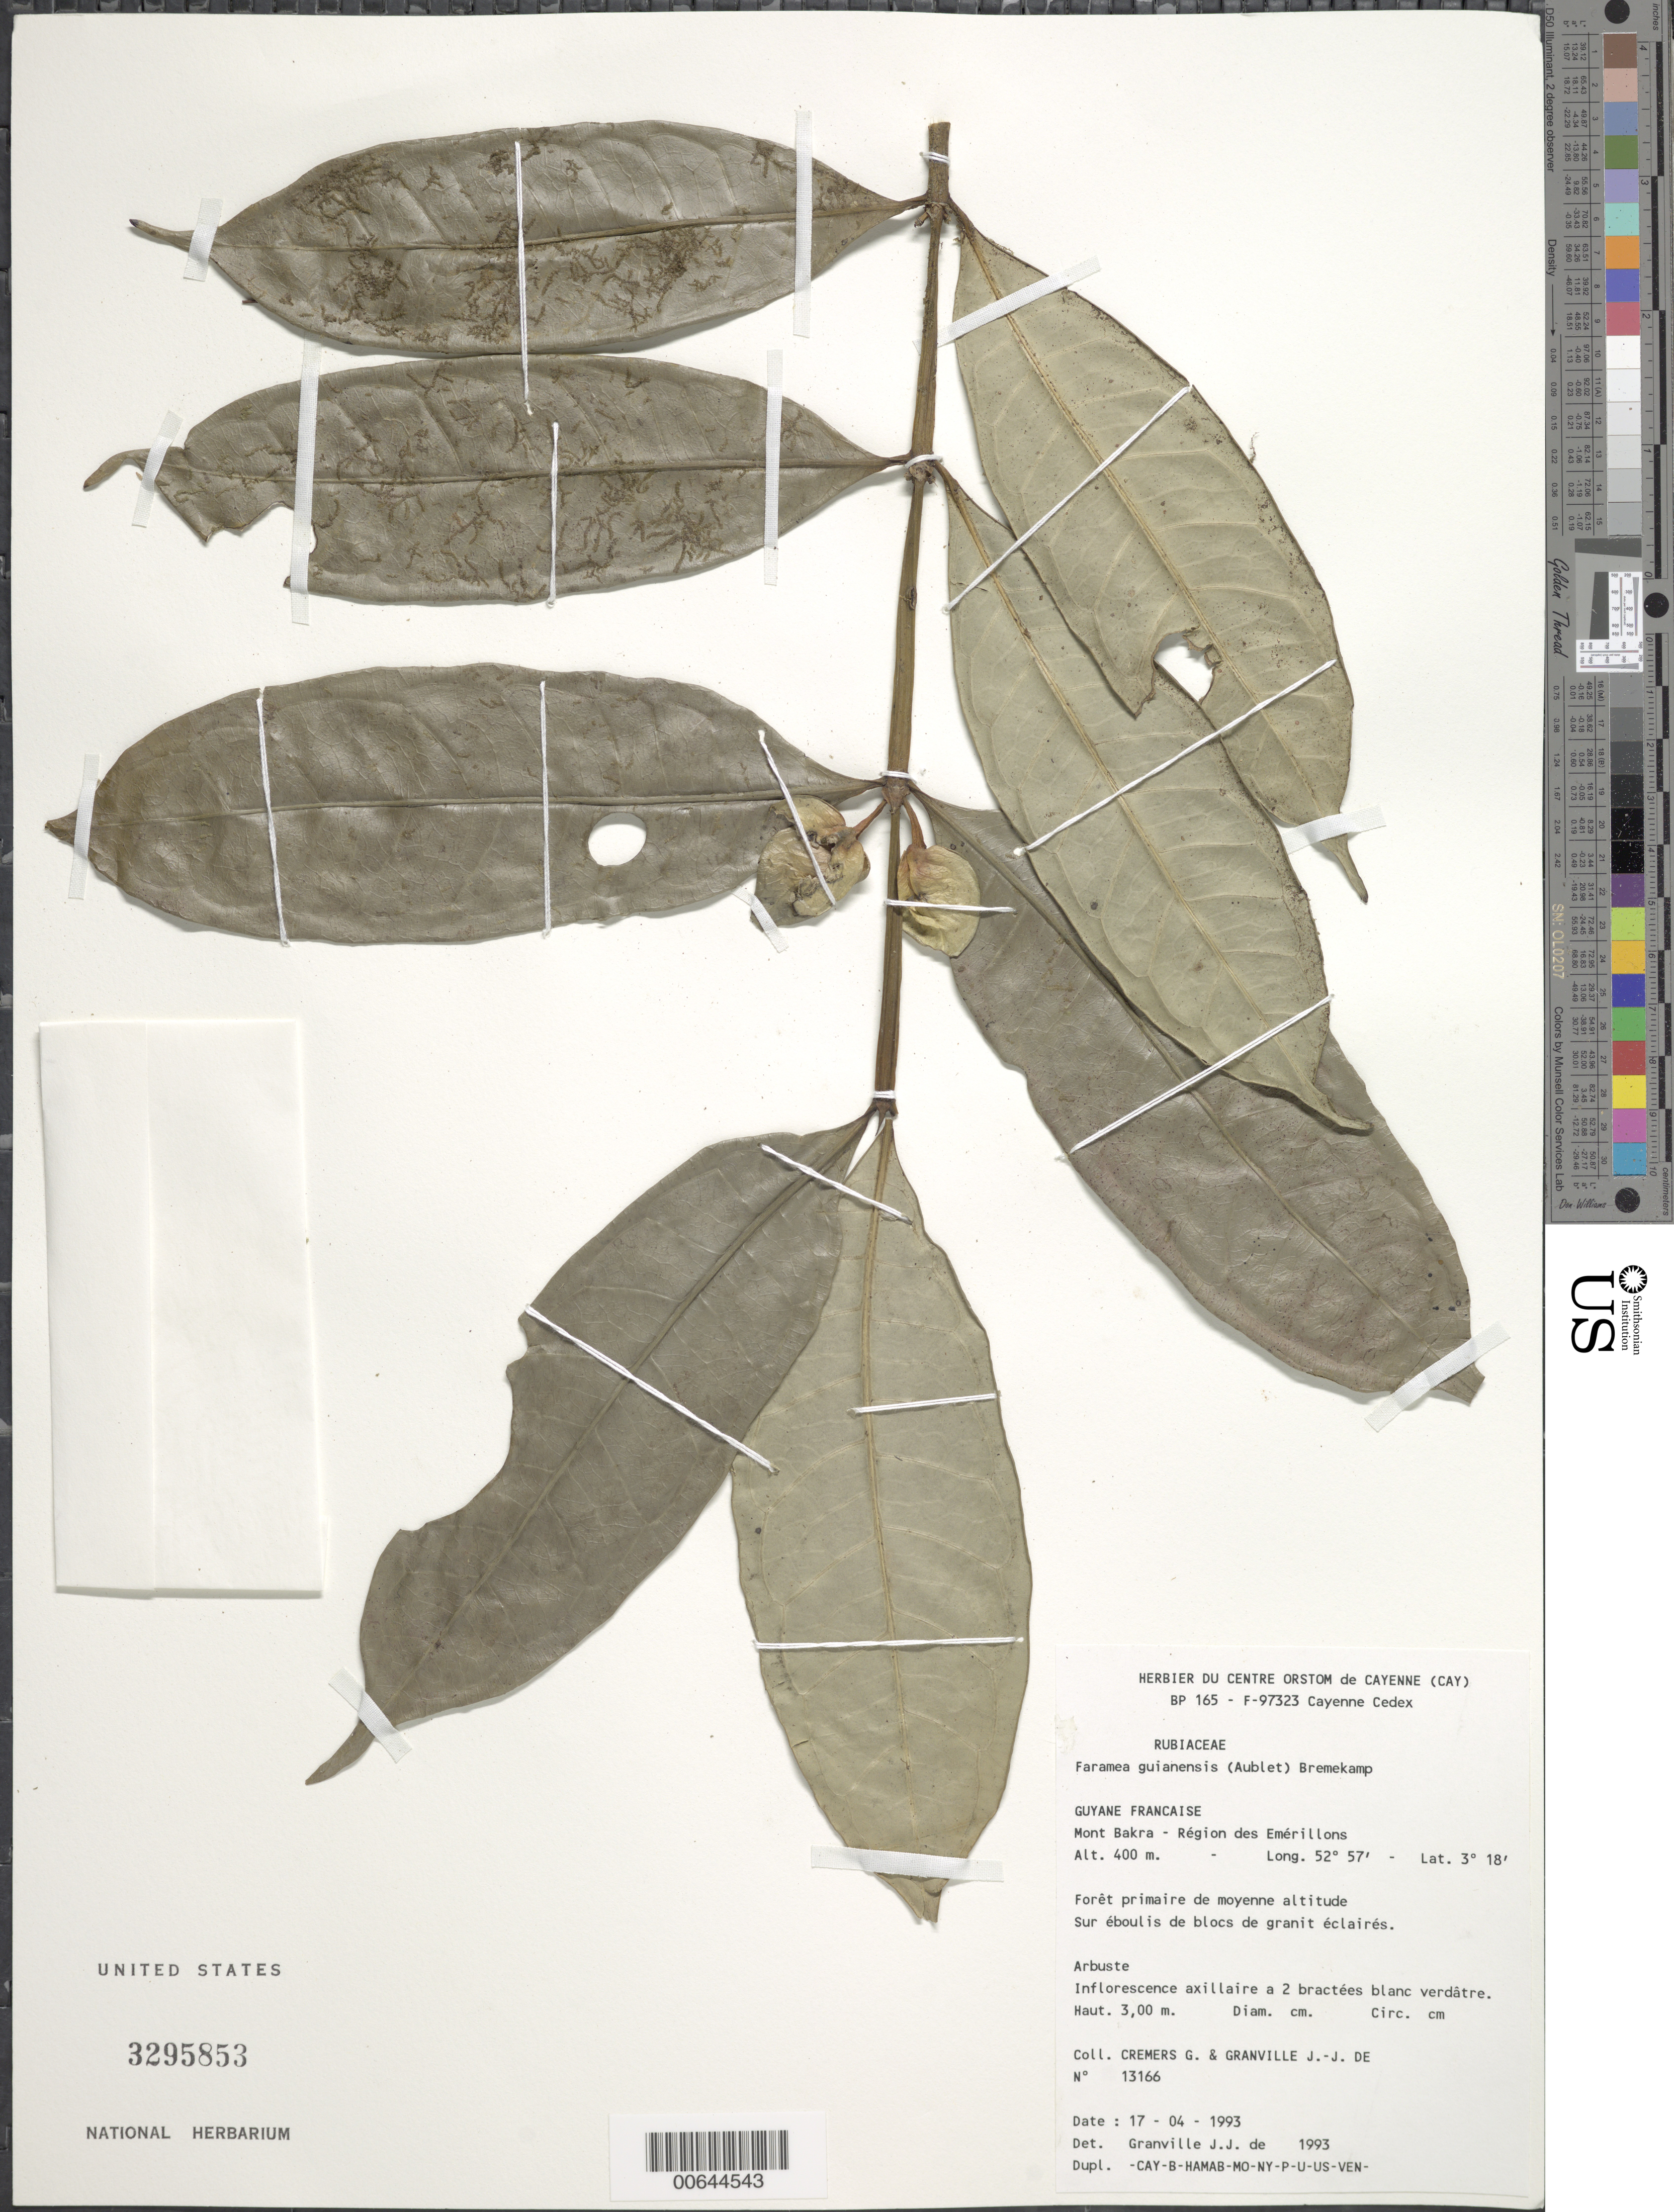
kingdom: Plantae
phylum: Tracheophyta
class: Magnoliopsida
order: Gentianales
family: Rubiaceae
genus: Faramea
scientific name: Faramea guianensis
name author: (Aubl.) Bremek.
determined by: Granville, J. J. de, (CAY), Institut de Recherche pour le Developpement (IRD) (FRENCH GUIANA)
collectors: G. Cremers & J.-J. de Granville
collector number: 13166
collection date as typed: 17-Apr-93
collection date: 1993-04-17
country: French Guiana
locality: Mont Bakra, région des Emérillons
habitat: Forêt primaire de moyenne altitude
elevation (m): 400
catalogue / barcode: US 3295853